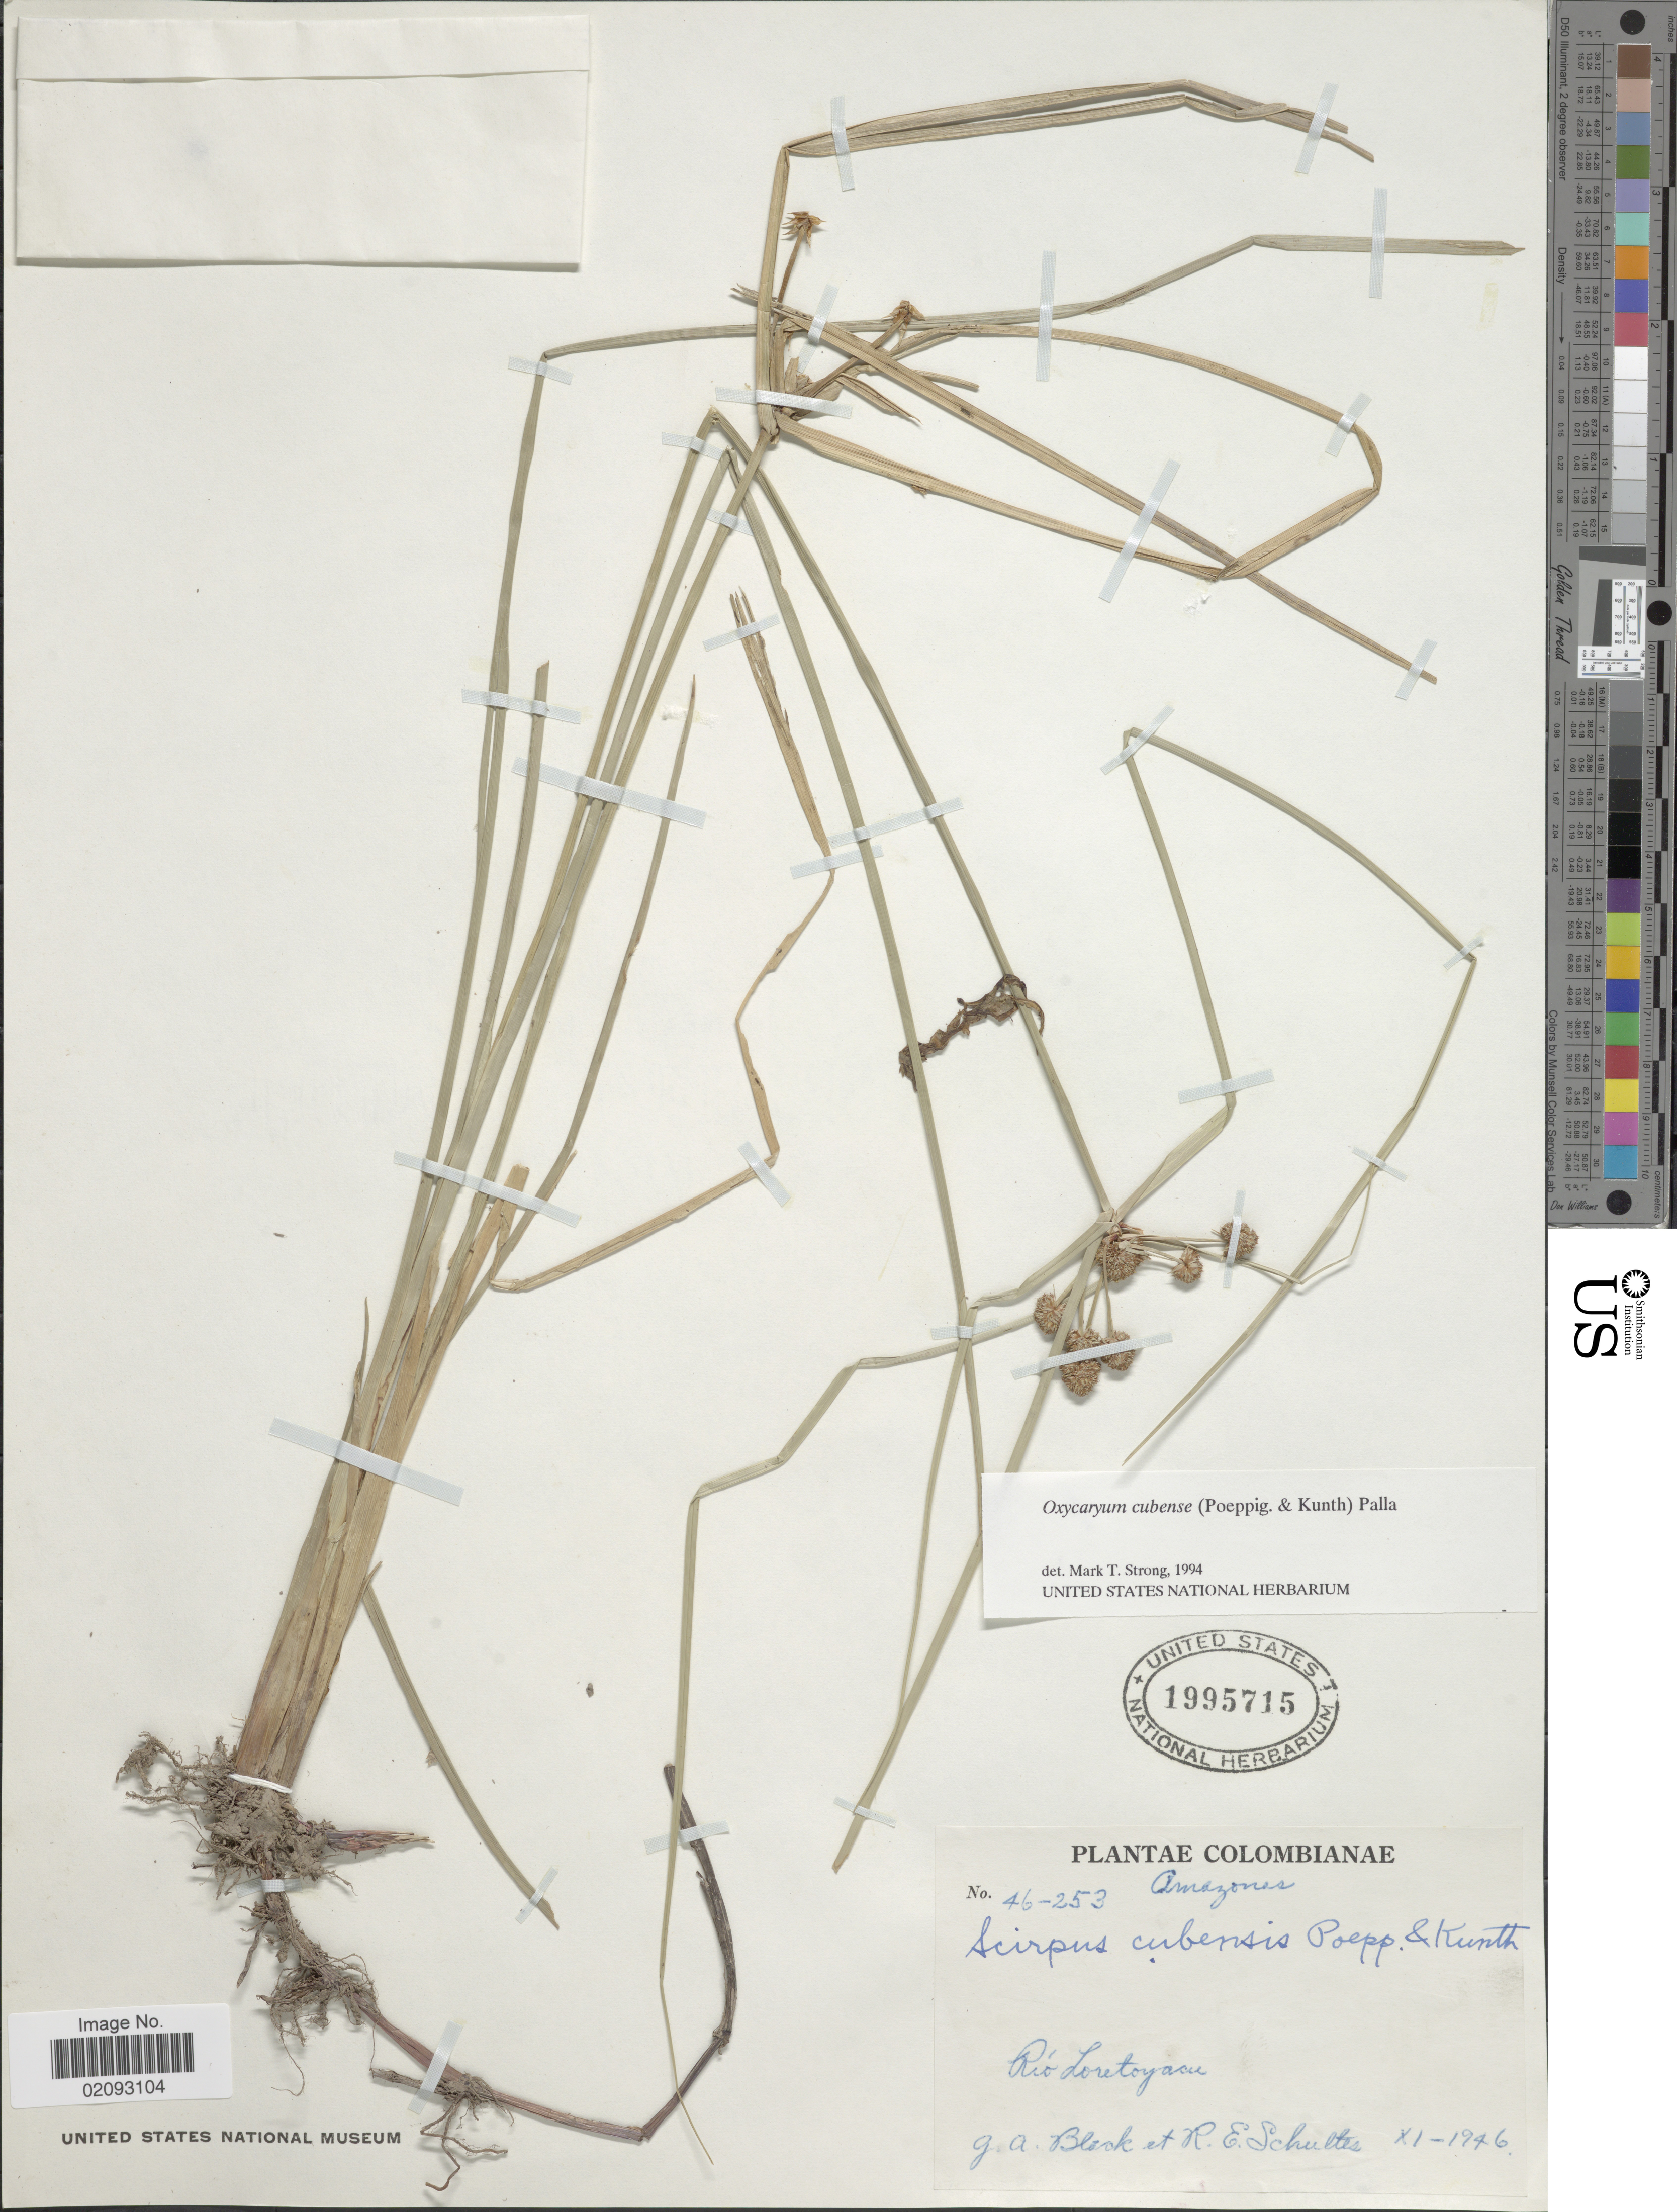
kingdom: Plantae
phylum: Tracheophyta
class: Liliopsida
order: Poales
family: Cyperaceae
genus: Cyperus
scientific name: Cyperus blepharoleptos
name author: Steud.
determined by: Strong, M. T., (US), Smithsonian Institution - National Museum of Natural History (UNITED STATES)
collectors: G. A. Black & R. E. Schultes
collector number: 46-253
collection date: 1946-11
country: Colombia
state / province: Amazônas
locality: Río Loretoyacu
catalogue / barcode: US 1995715